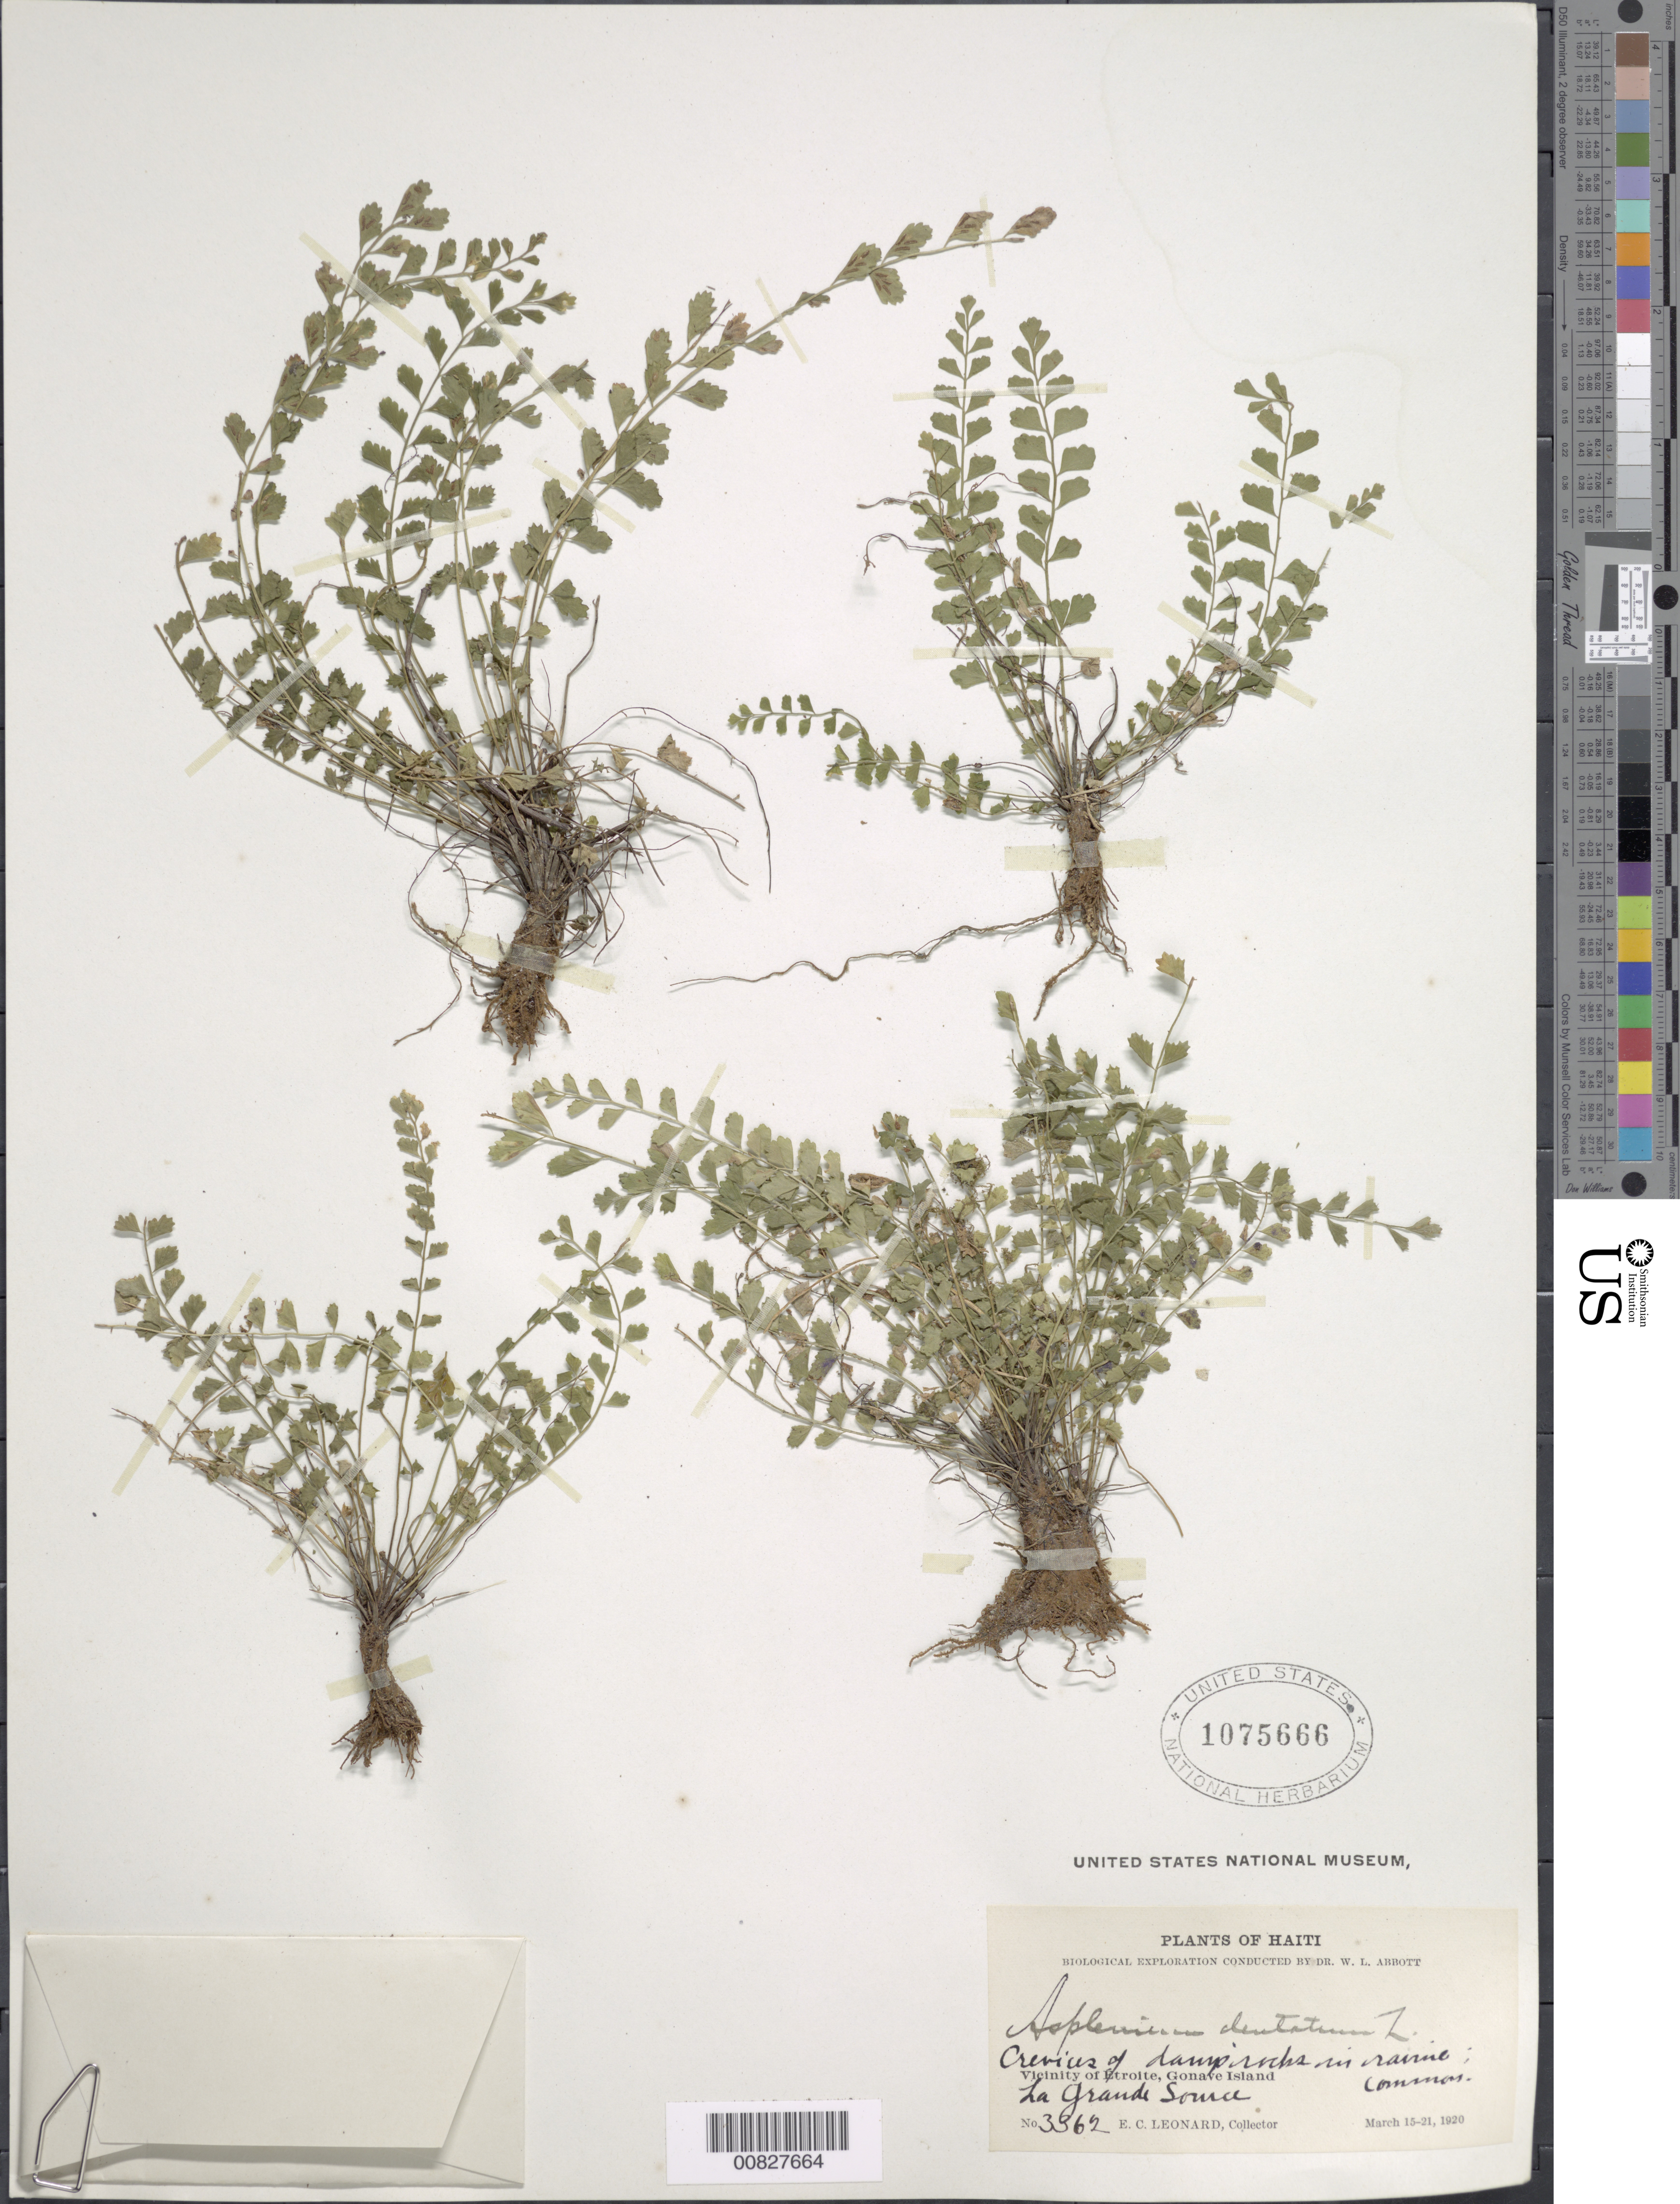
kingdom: Plantae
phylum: Tracheophyta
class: Polypodiopsida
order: Polypodiales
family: Aspleniaceae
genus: Asplenium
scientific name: Asplenium trichomanes-dentatum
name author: L.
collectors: E. C. Leonard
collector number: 3362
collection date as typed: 15 Mar 1920 to 21 Mar 1920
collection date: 1920-03-15/1920-03-21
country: Haiti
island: Hispaniola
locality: Gonave Island, Étroite vicinity, La Grande Source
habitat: Crevices of damp rocks in ravine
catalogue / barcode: US 1075666